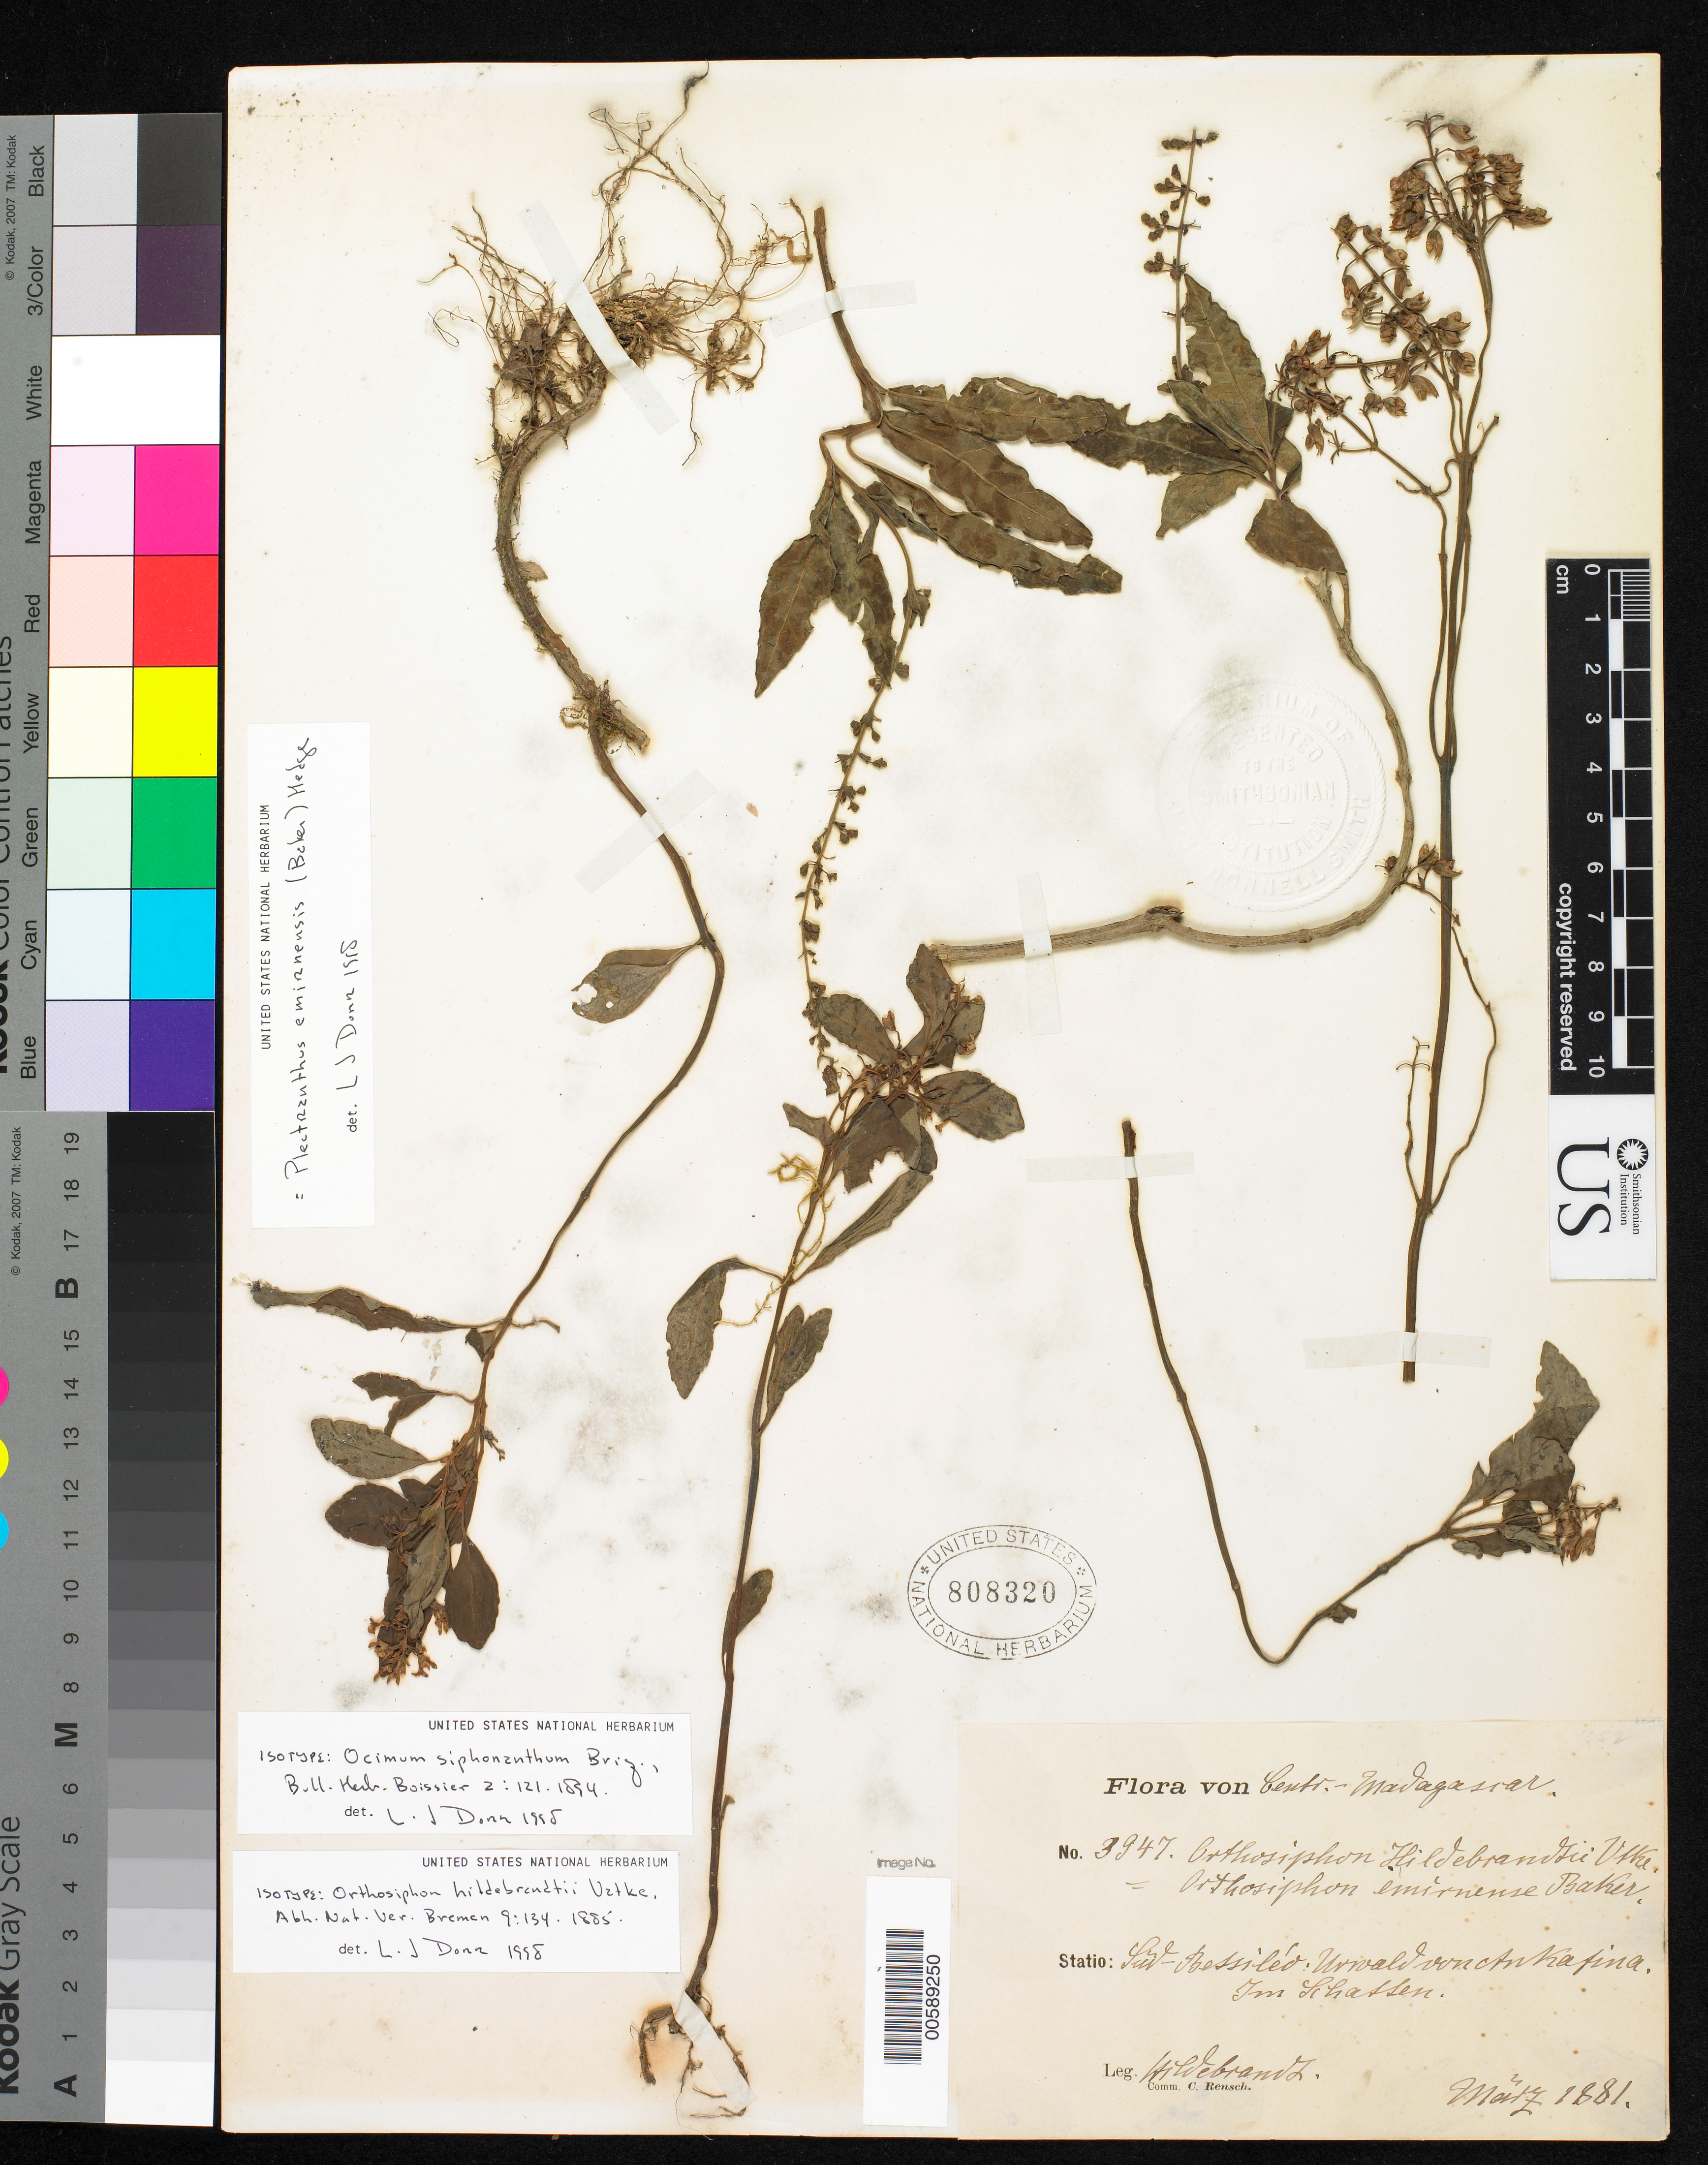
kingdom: Plantae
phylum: Tracheophyta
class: Magnoliopsida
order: Lamiales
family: Lamiaceae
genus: Orthosiphon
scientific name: Orthosiphon hildebrandtii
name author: Vatke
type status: Original Material; Isotype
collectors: J. Hildebrandt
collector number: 3947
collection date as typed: May 1881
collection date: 1881-05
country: Madagascar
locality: Sud-betsileo, Unwald d'Ankafina, Imschassen.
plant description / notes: Annotated as isotype by L. Dorr (1998) but depending on interpretation, this is either an isosyntype or paratype of Orthosiphon hildebrandtii Vatke. Protologue, "[Rutenberg s.n.] Zwischen Ambatondrazaka und Antananarivo 24. November 1877 fl. fr. [line break] (=Baron 1056, Hildebrandt 3947 hb. kew.)"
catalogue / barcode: US 808320